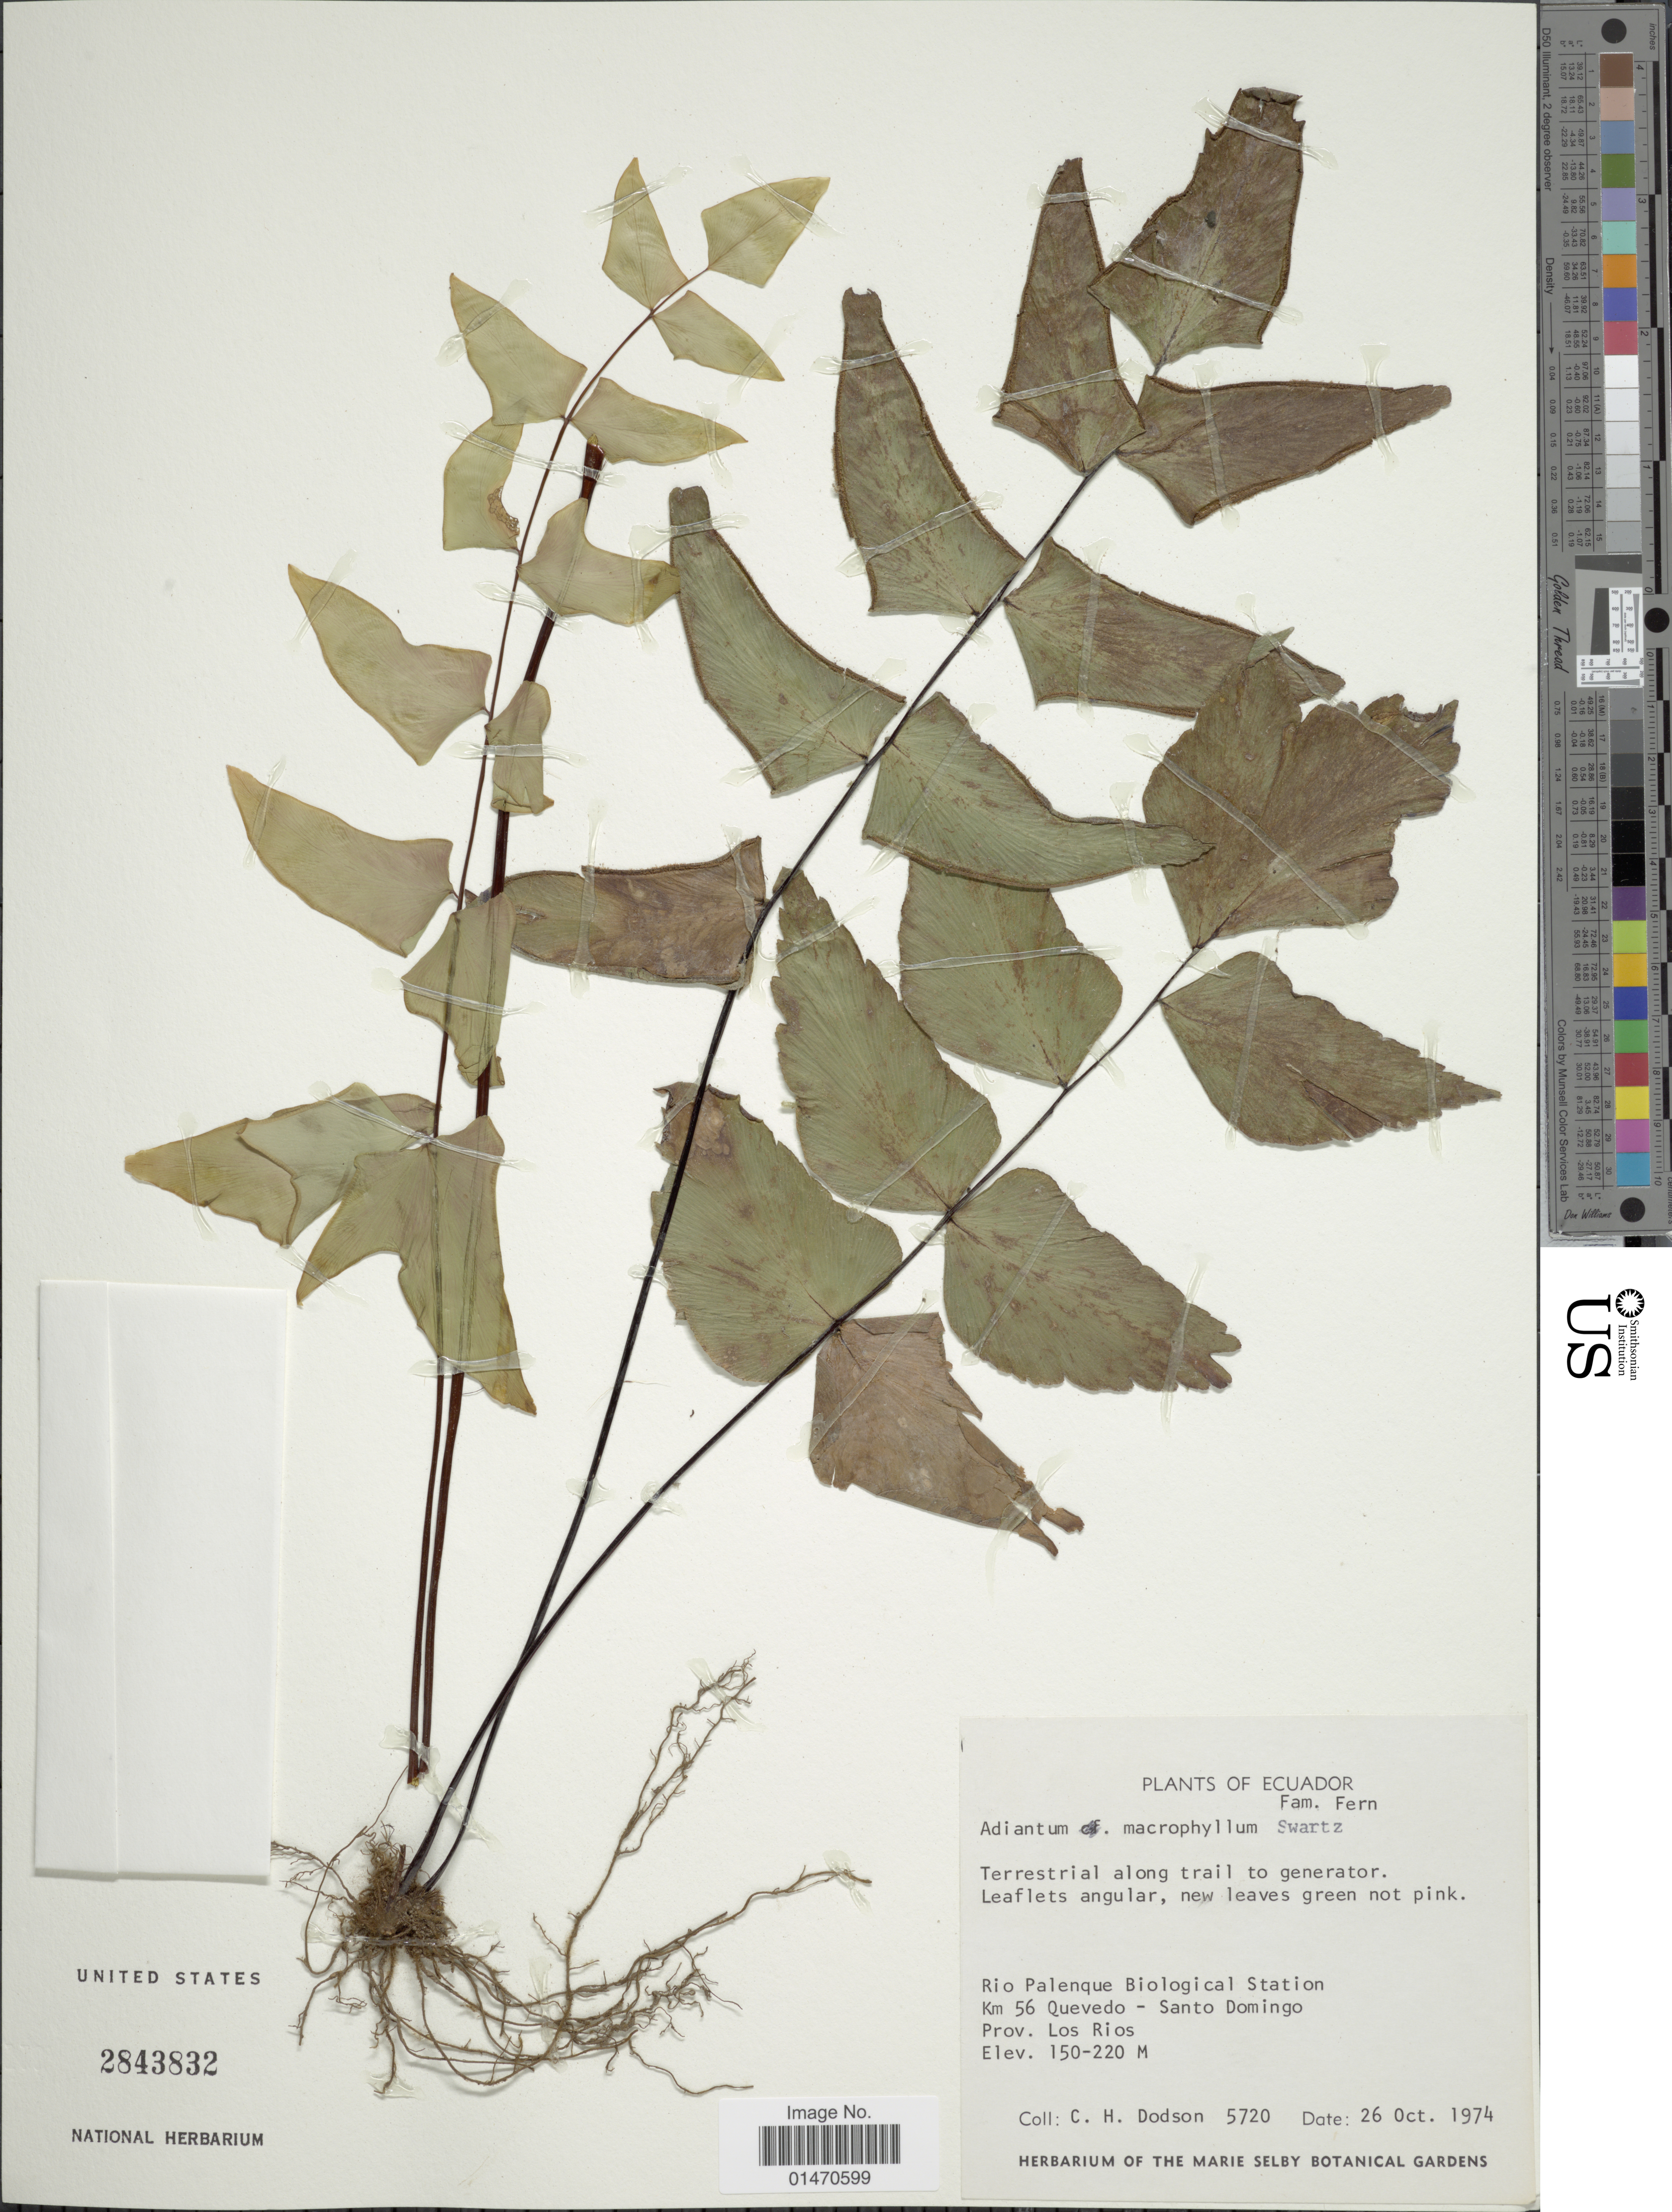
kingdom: Plantae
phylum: Tracheophyta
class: Polypodiopsida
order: Polypodiales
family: Pteridaceae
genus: Adiantum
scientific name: Adiantum macrophyllum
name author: Sw.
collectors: C. H. Dodson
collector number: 5720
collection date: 1974-10-26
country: Ecuador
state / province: Tsáchilas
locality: Terrestrial along trail to generator, Rio Palenque Biological Station km 56 Quevedo-SAnto Domingo, Prov. Los Rios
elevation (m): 150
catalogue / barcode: US 2843832